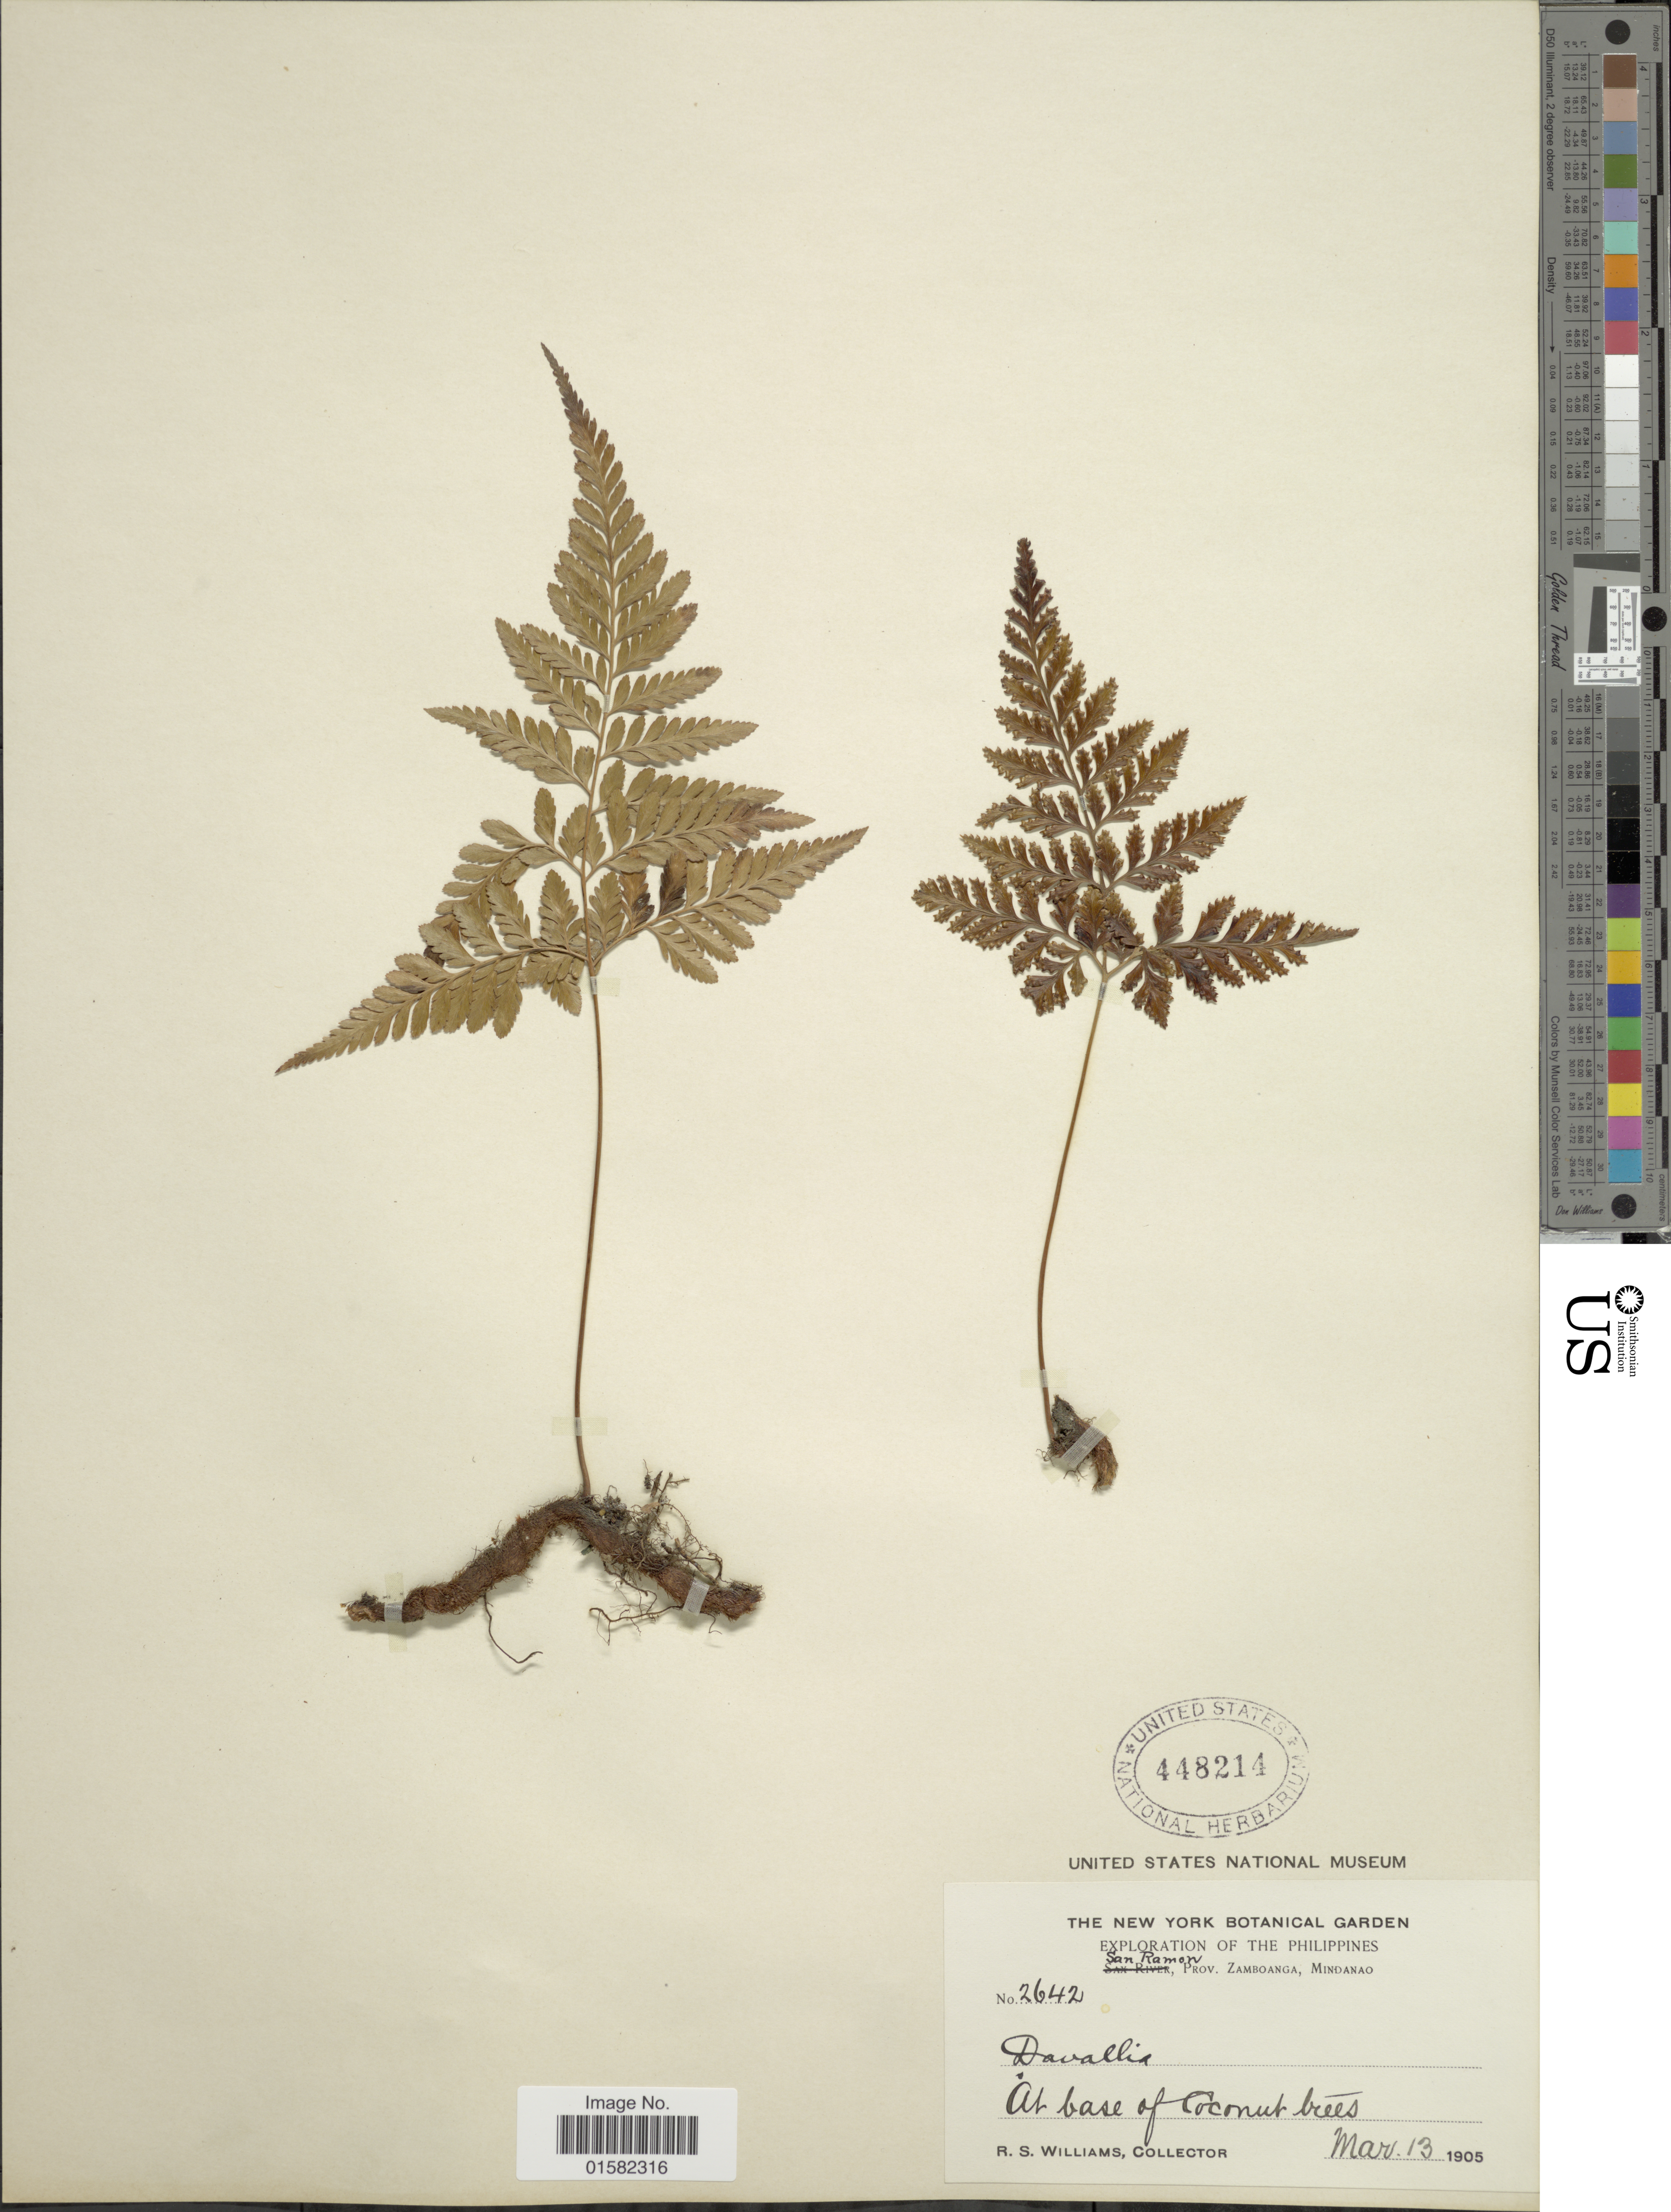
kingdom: Plantae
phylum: Tracheophyta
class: Polypodiopsida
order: Polypodiales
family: Davalliaceae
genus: Wibelia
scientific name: Wibelia denticulata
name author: (Burm. f.) M. Kato & Tsutsumi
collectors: R. S. Williams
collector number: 2642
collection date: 1905-03-13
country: Philippines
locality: San Ramon, Prov. Zamboanga, Mindanao, At base of Coconut trees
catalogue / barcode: US 448214